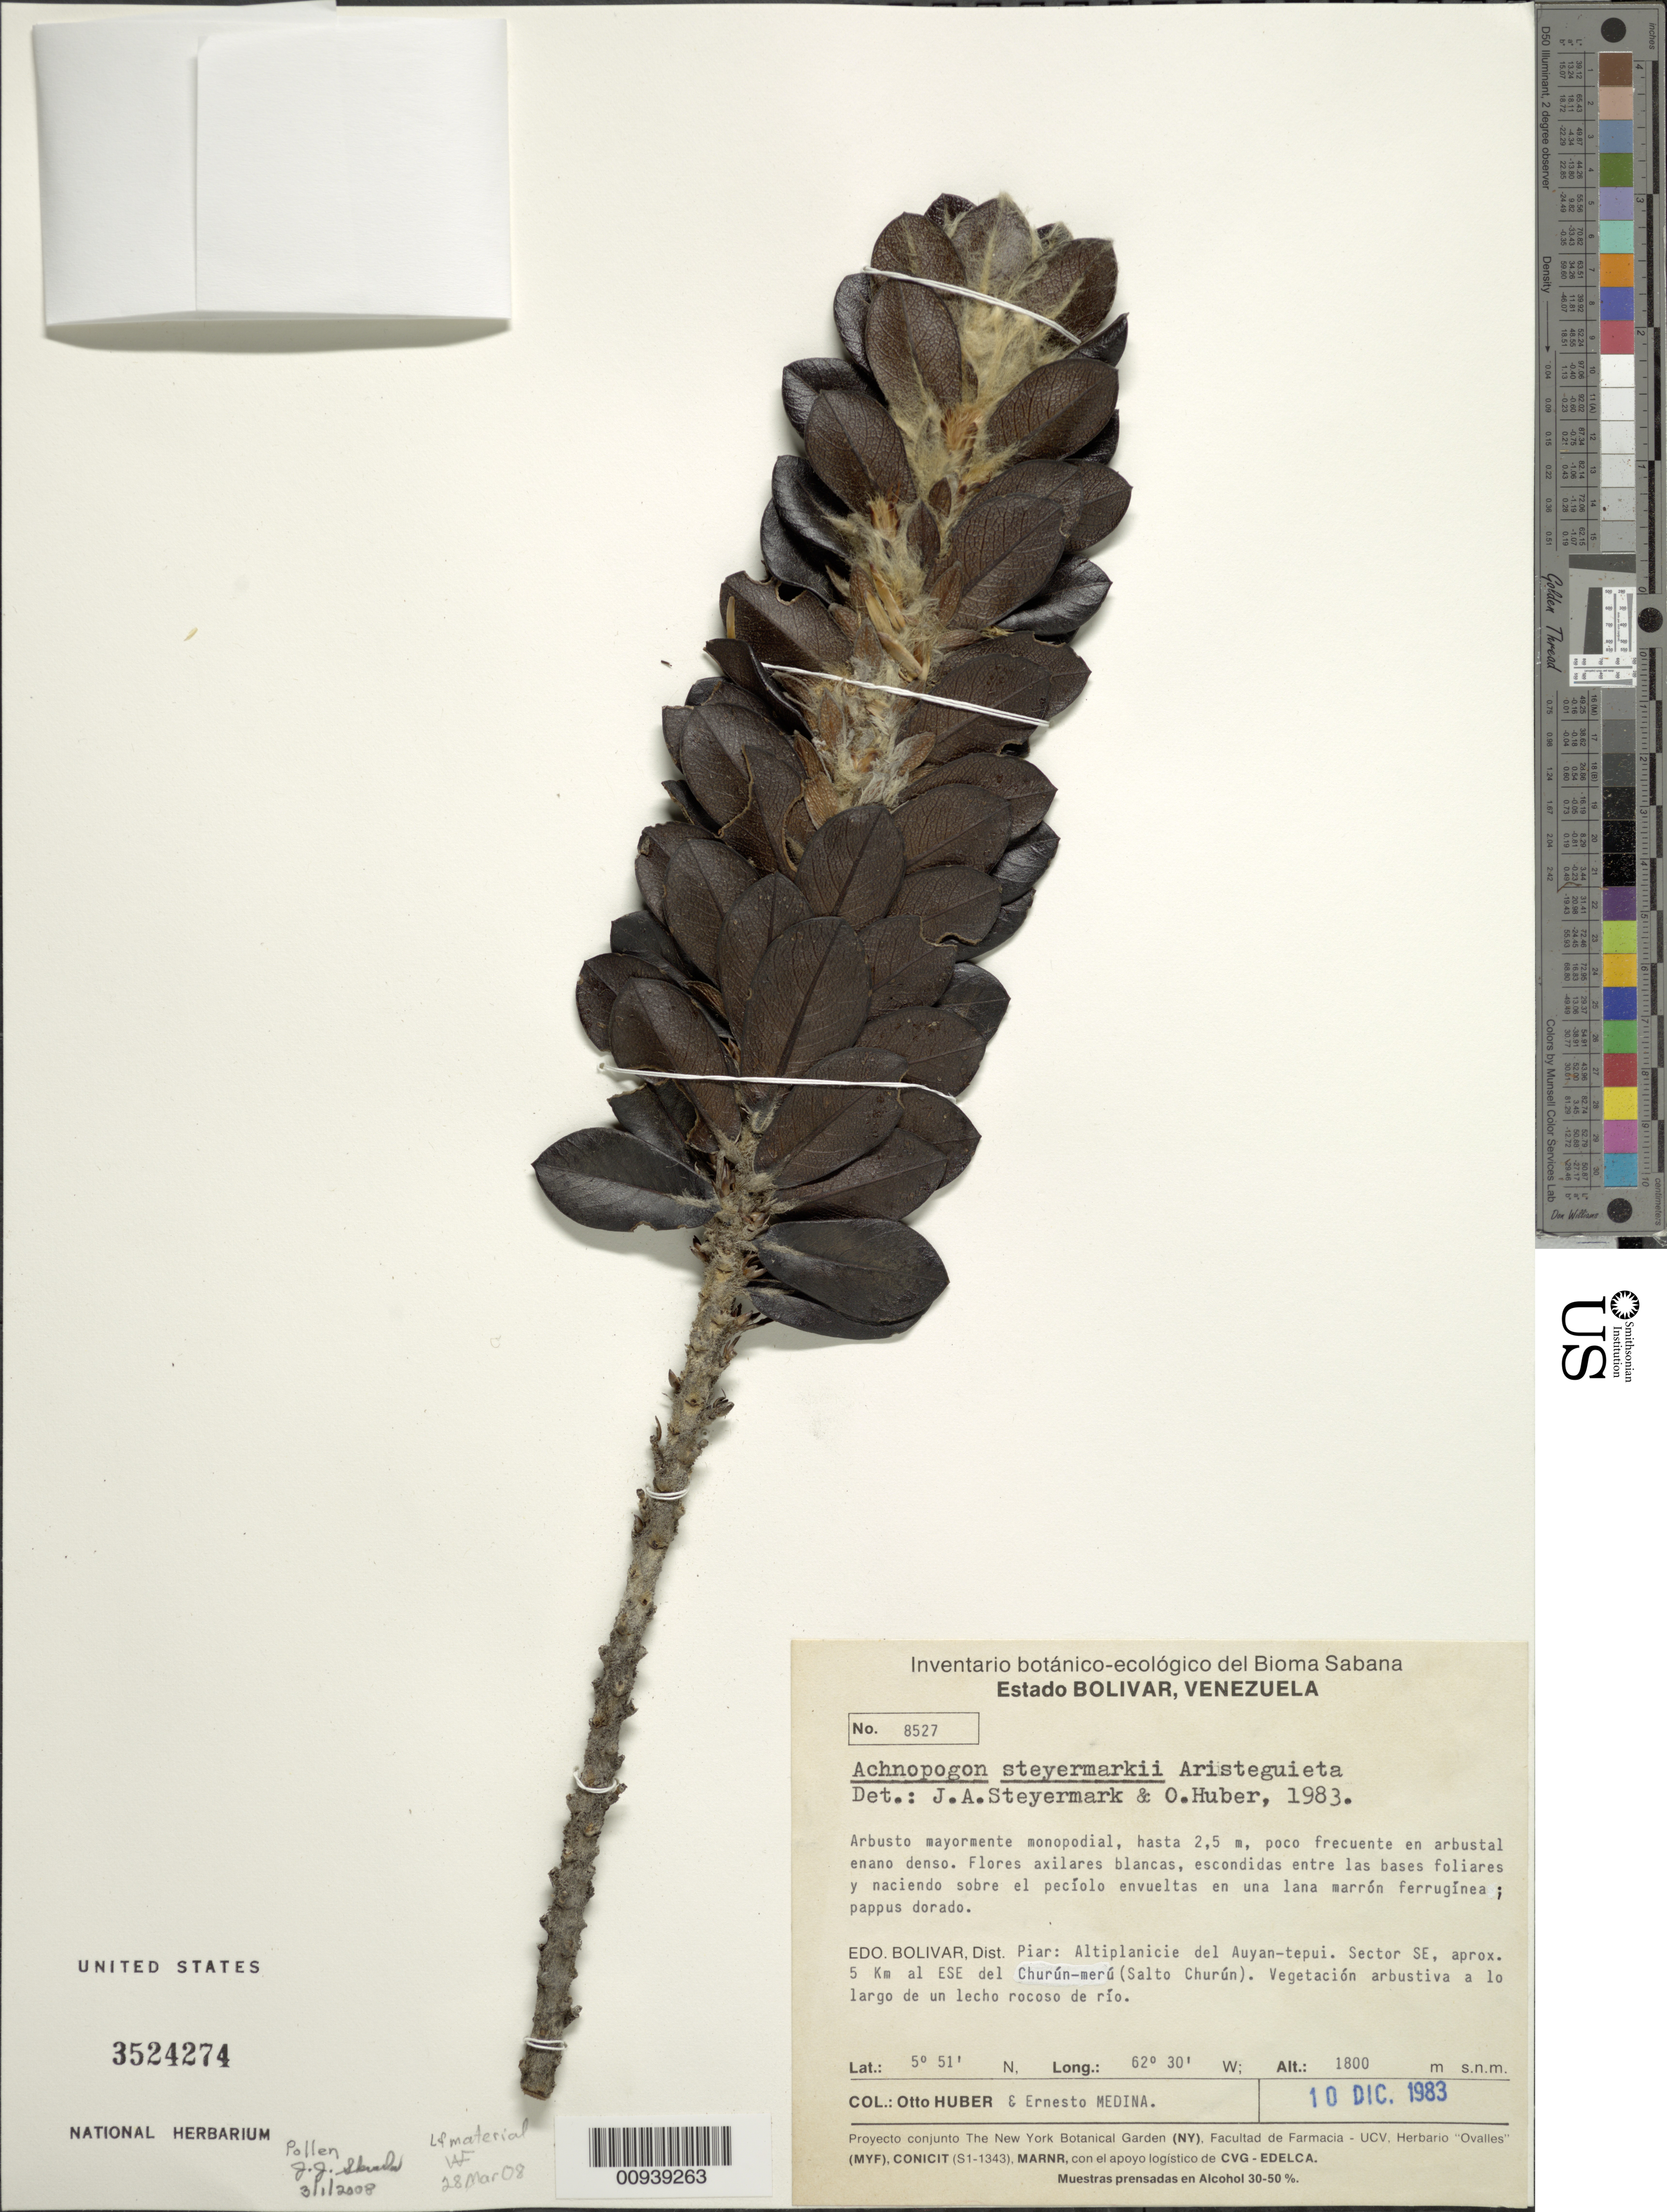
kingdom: Plantae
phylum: Tracheophyta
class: Magnoliopsida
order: Asterales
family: Asteraceae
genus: Achnopogon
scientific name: Achnopogon steyermarkii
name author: Aristeg.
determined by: Steyermark, J. A.; Huber, O.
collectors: O. Huber & E. Medina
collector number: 8527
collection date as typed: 10-Dec-83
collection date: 1983-12-10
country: Venezuela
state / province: Bolívar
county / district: Piar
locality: Auyan-tepuí, sect. SE, 5 km ESE del Churún-merú (Salto Churún)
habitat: Vegetation arbustiva a lo largo de un lecho rocoso de rio; en arbustal enano denso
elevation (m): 1800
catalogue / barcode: US 3524274